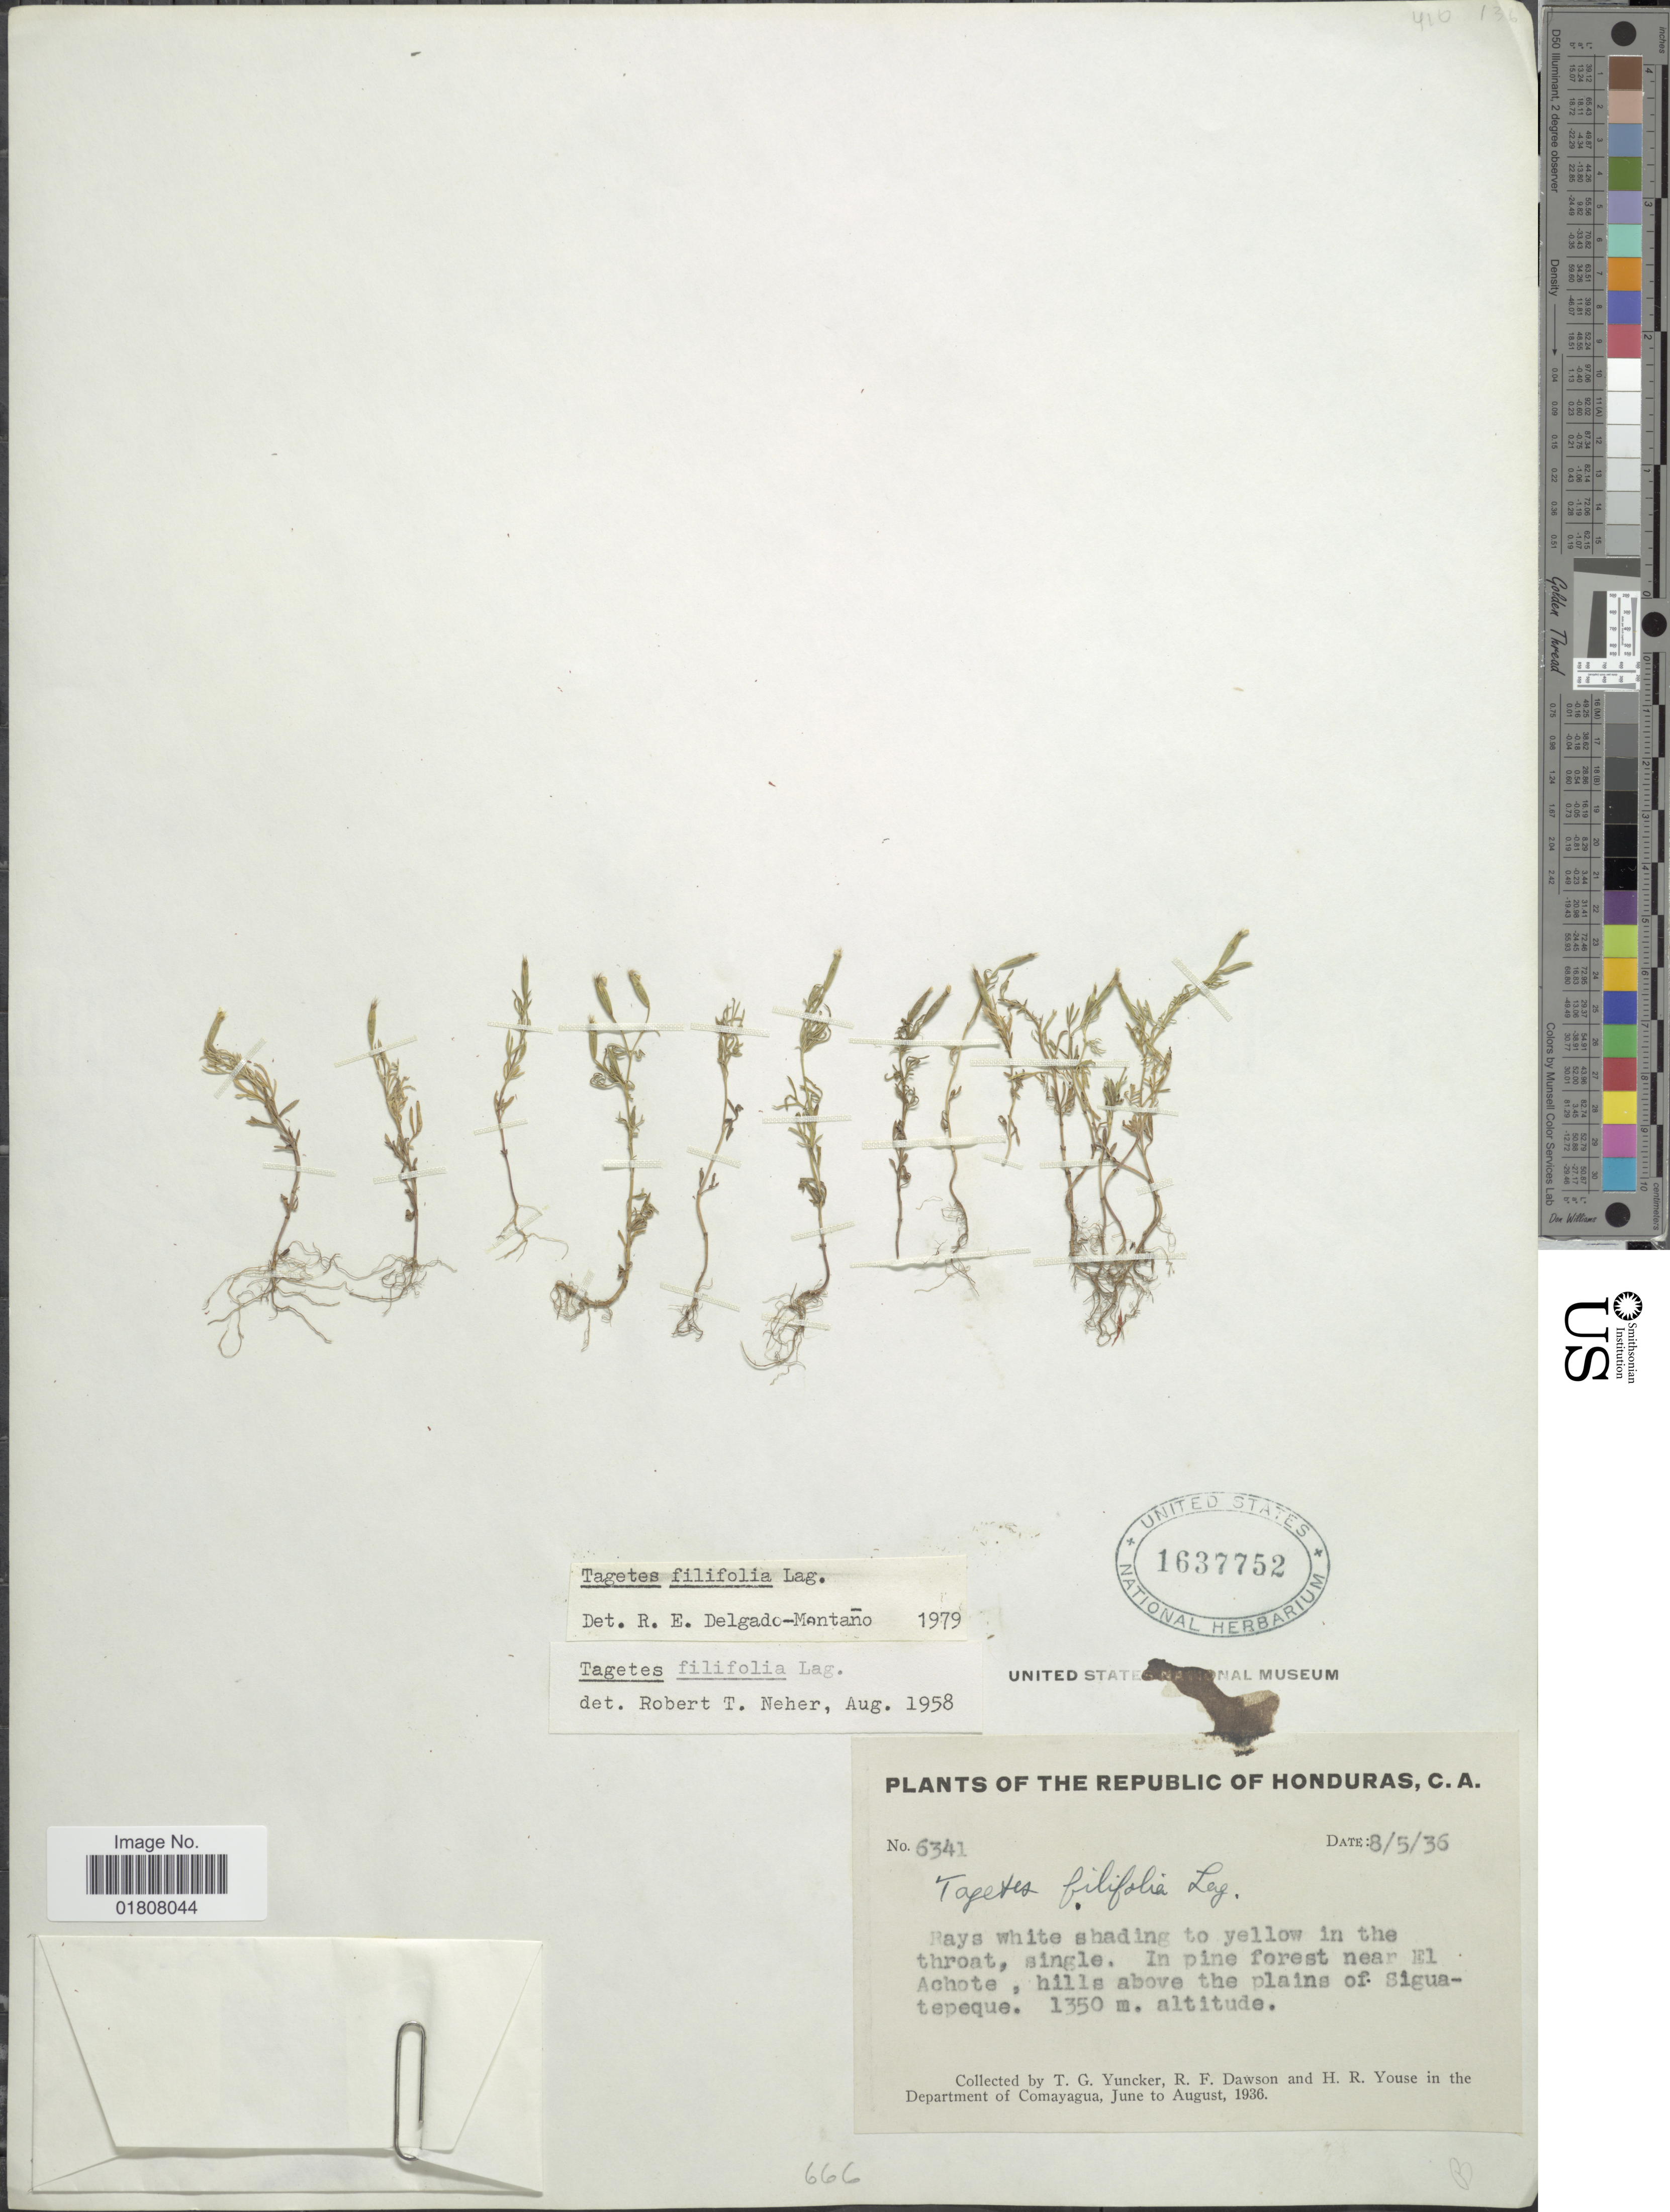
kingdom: Plantae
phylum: Tracheophyta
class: Magnoliopsida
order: Asterales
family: Asteraceae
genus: Tagetes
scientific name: Tagetes filifolia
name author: Lag.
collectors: T. G. Yuncker, R. F. Dawson & H. Youse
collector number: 6341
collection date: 1936-05-08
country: Honduras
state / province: Comayagua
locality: Republic of Honduras, hills above the plains of Siguatepeque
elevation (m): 1350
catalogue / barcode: US 1637752